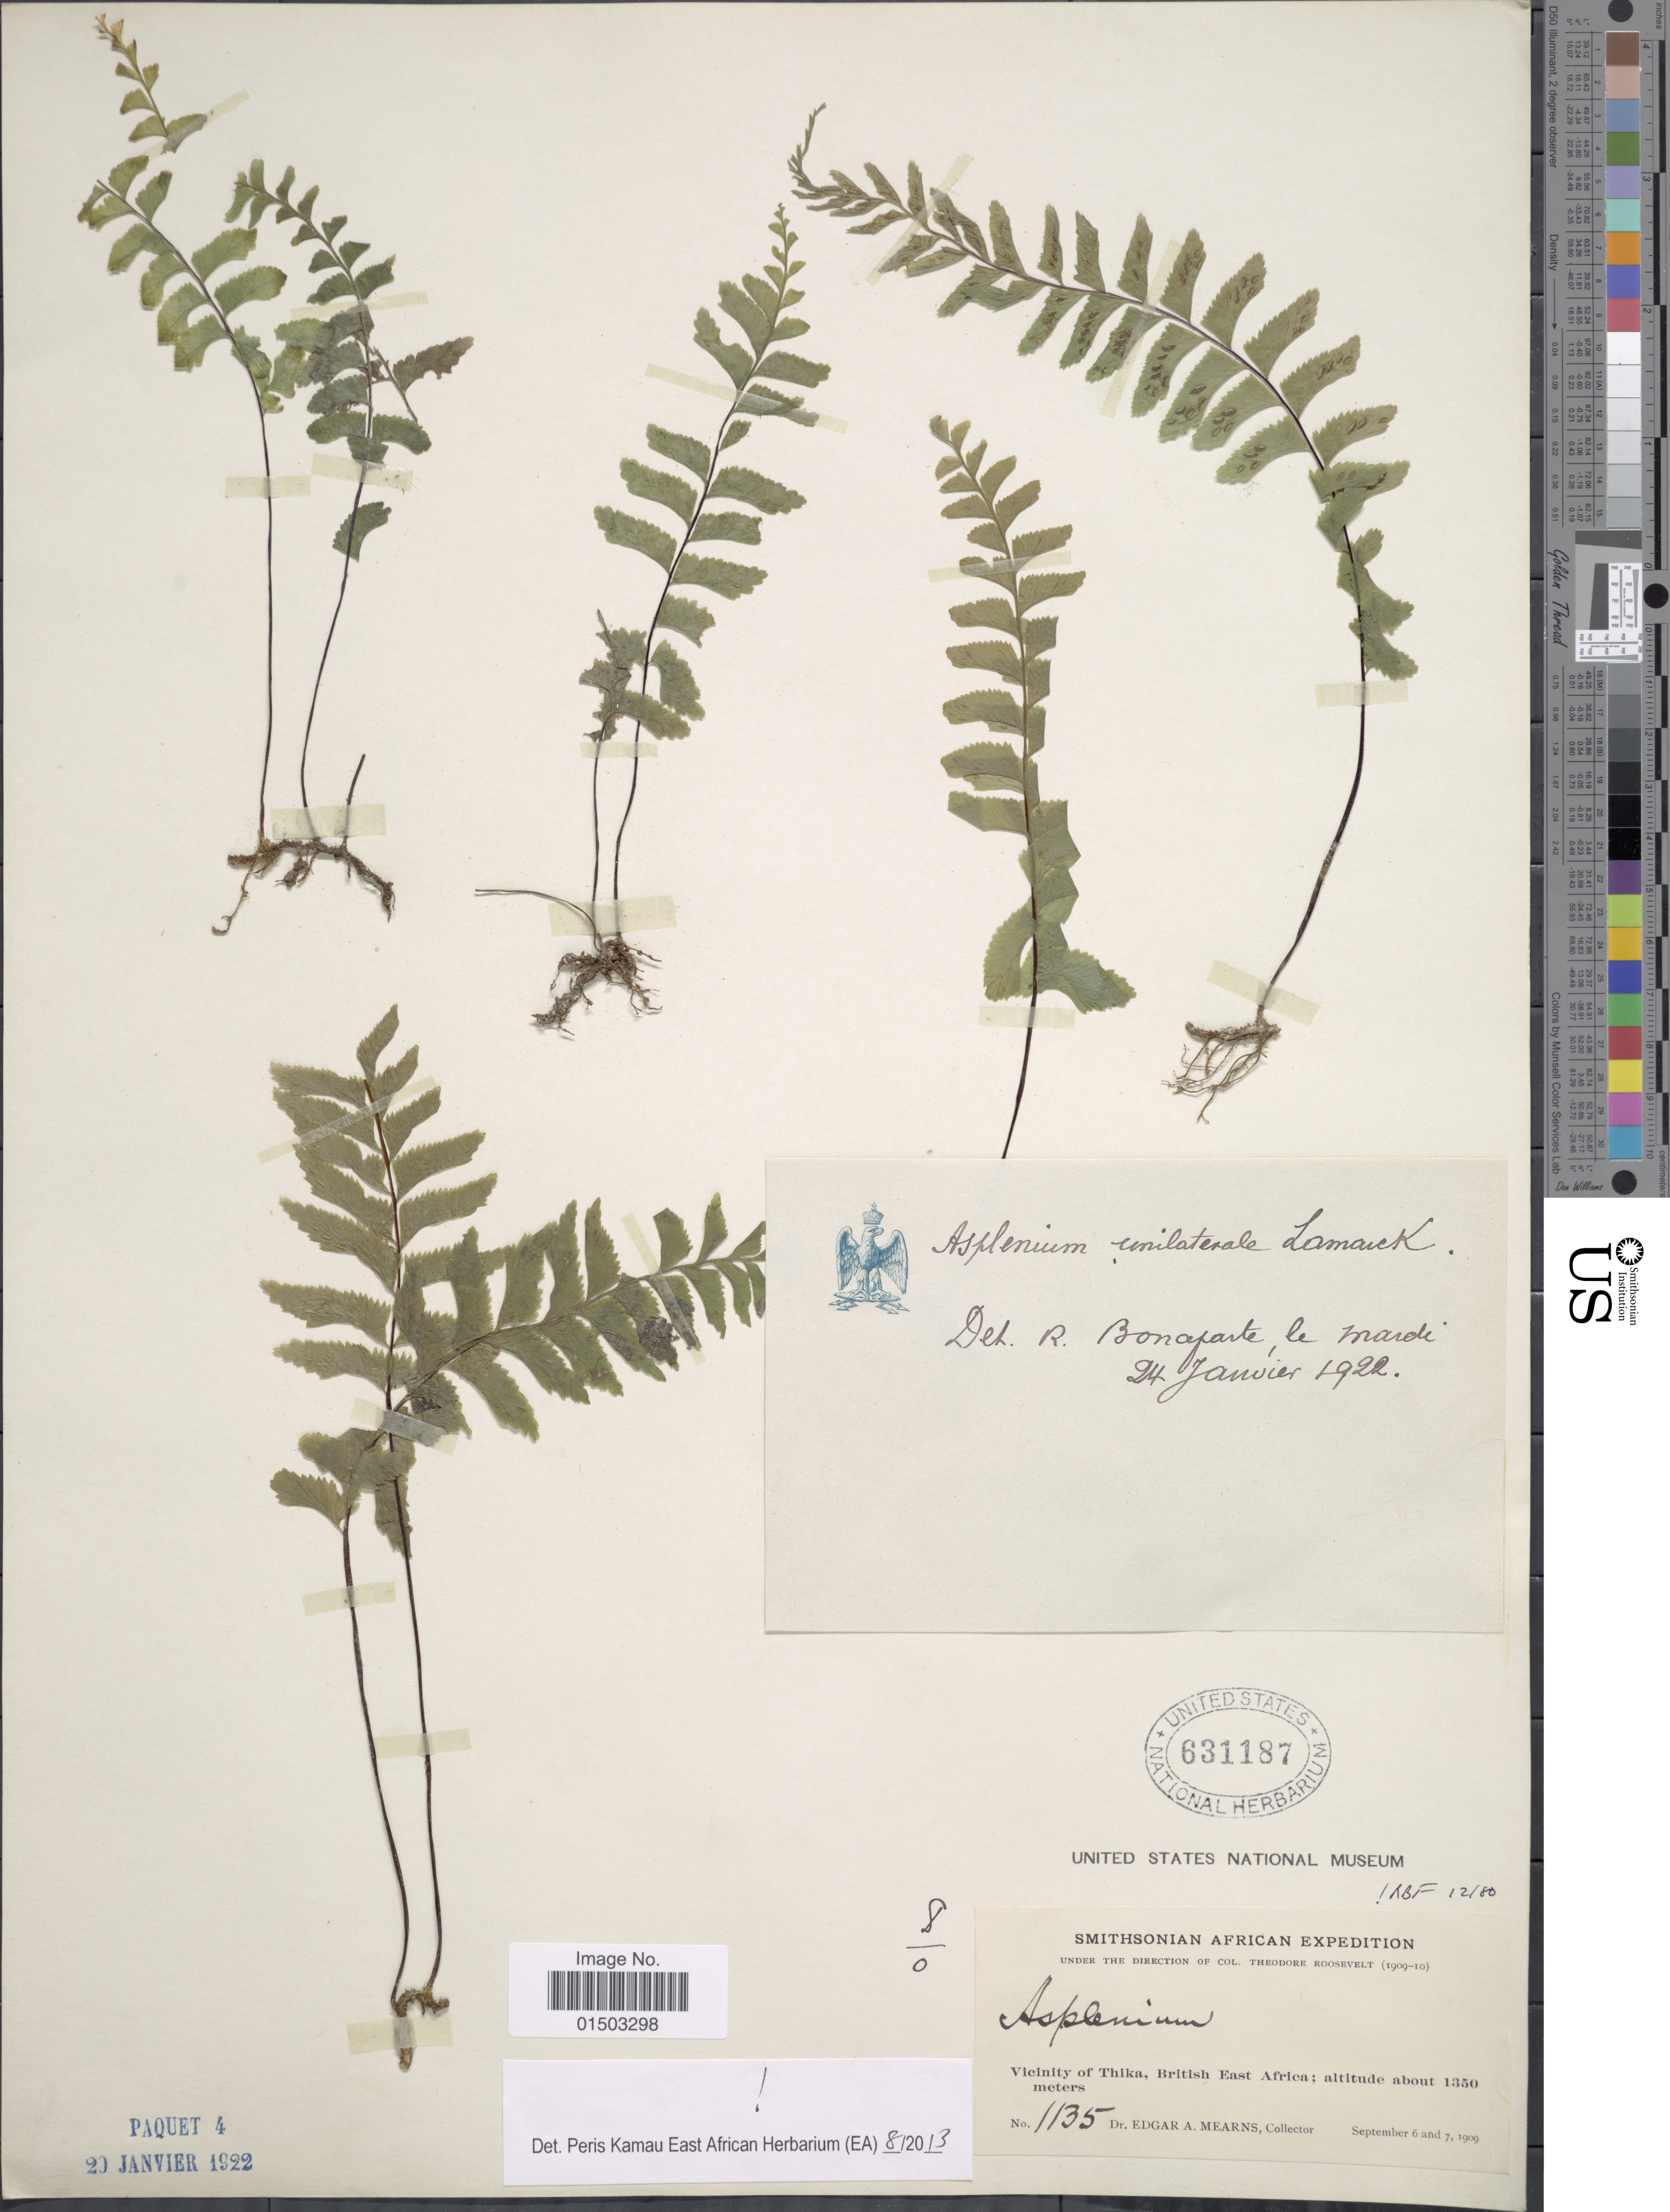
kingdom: Plantae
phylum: Tracheophyta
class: Polypodiopsida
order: Polypodiales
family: Aspleniaceae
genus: Hymenasplenium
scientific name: Hymenasplenium unilaterale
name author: (Lam.) Hayata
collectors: E. A. Mearns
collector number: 1135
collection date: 1909-09-06/1909-09-07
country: Kenya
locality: Vicinity of Thika, British East Africa.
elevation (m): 1350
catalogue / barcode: US 631187